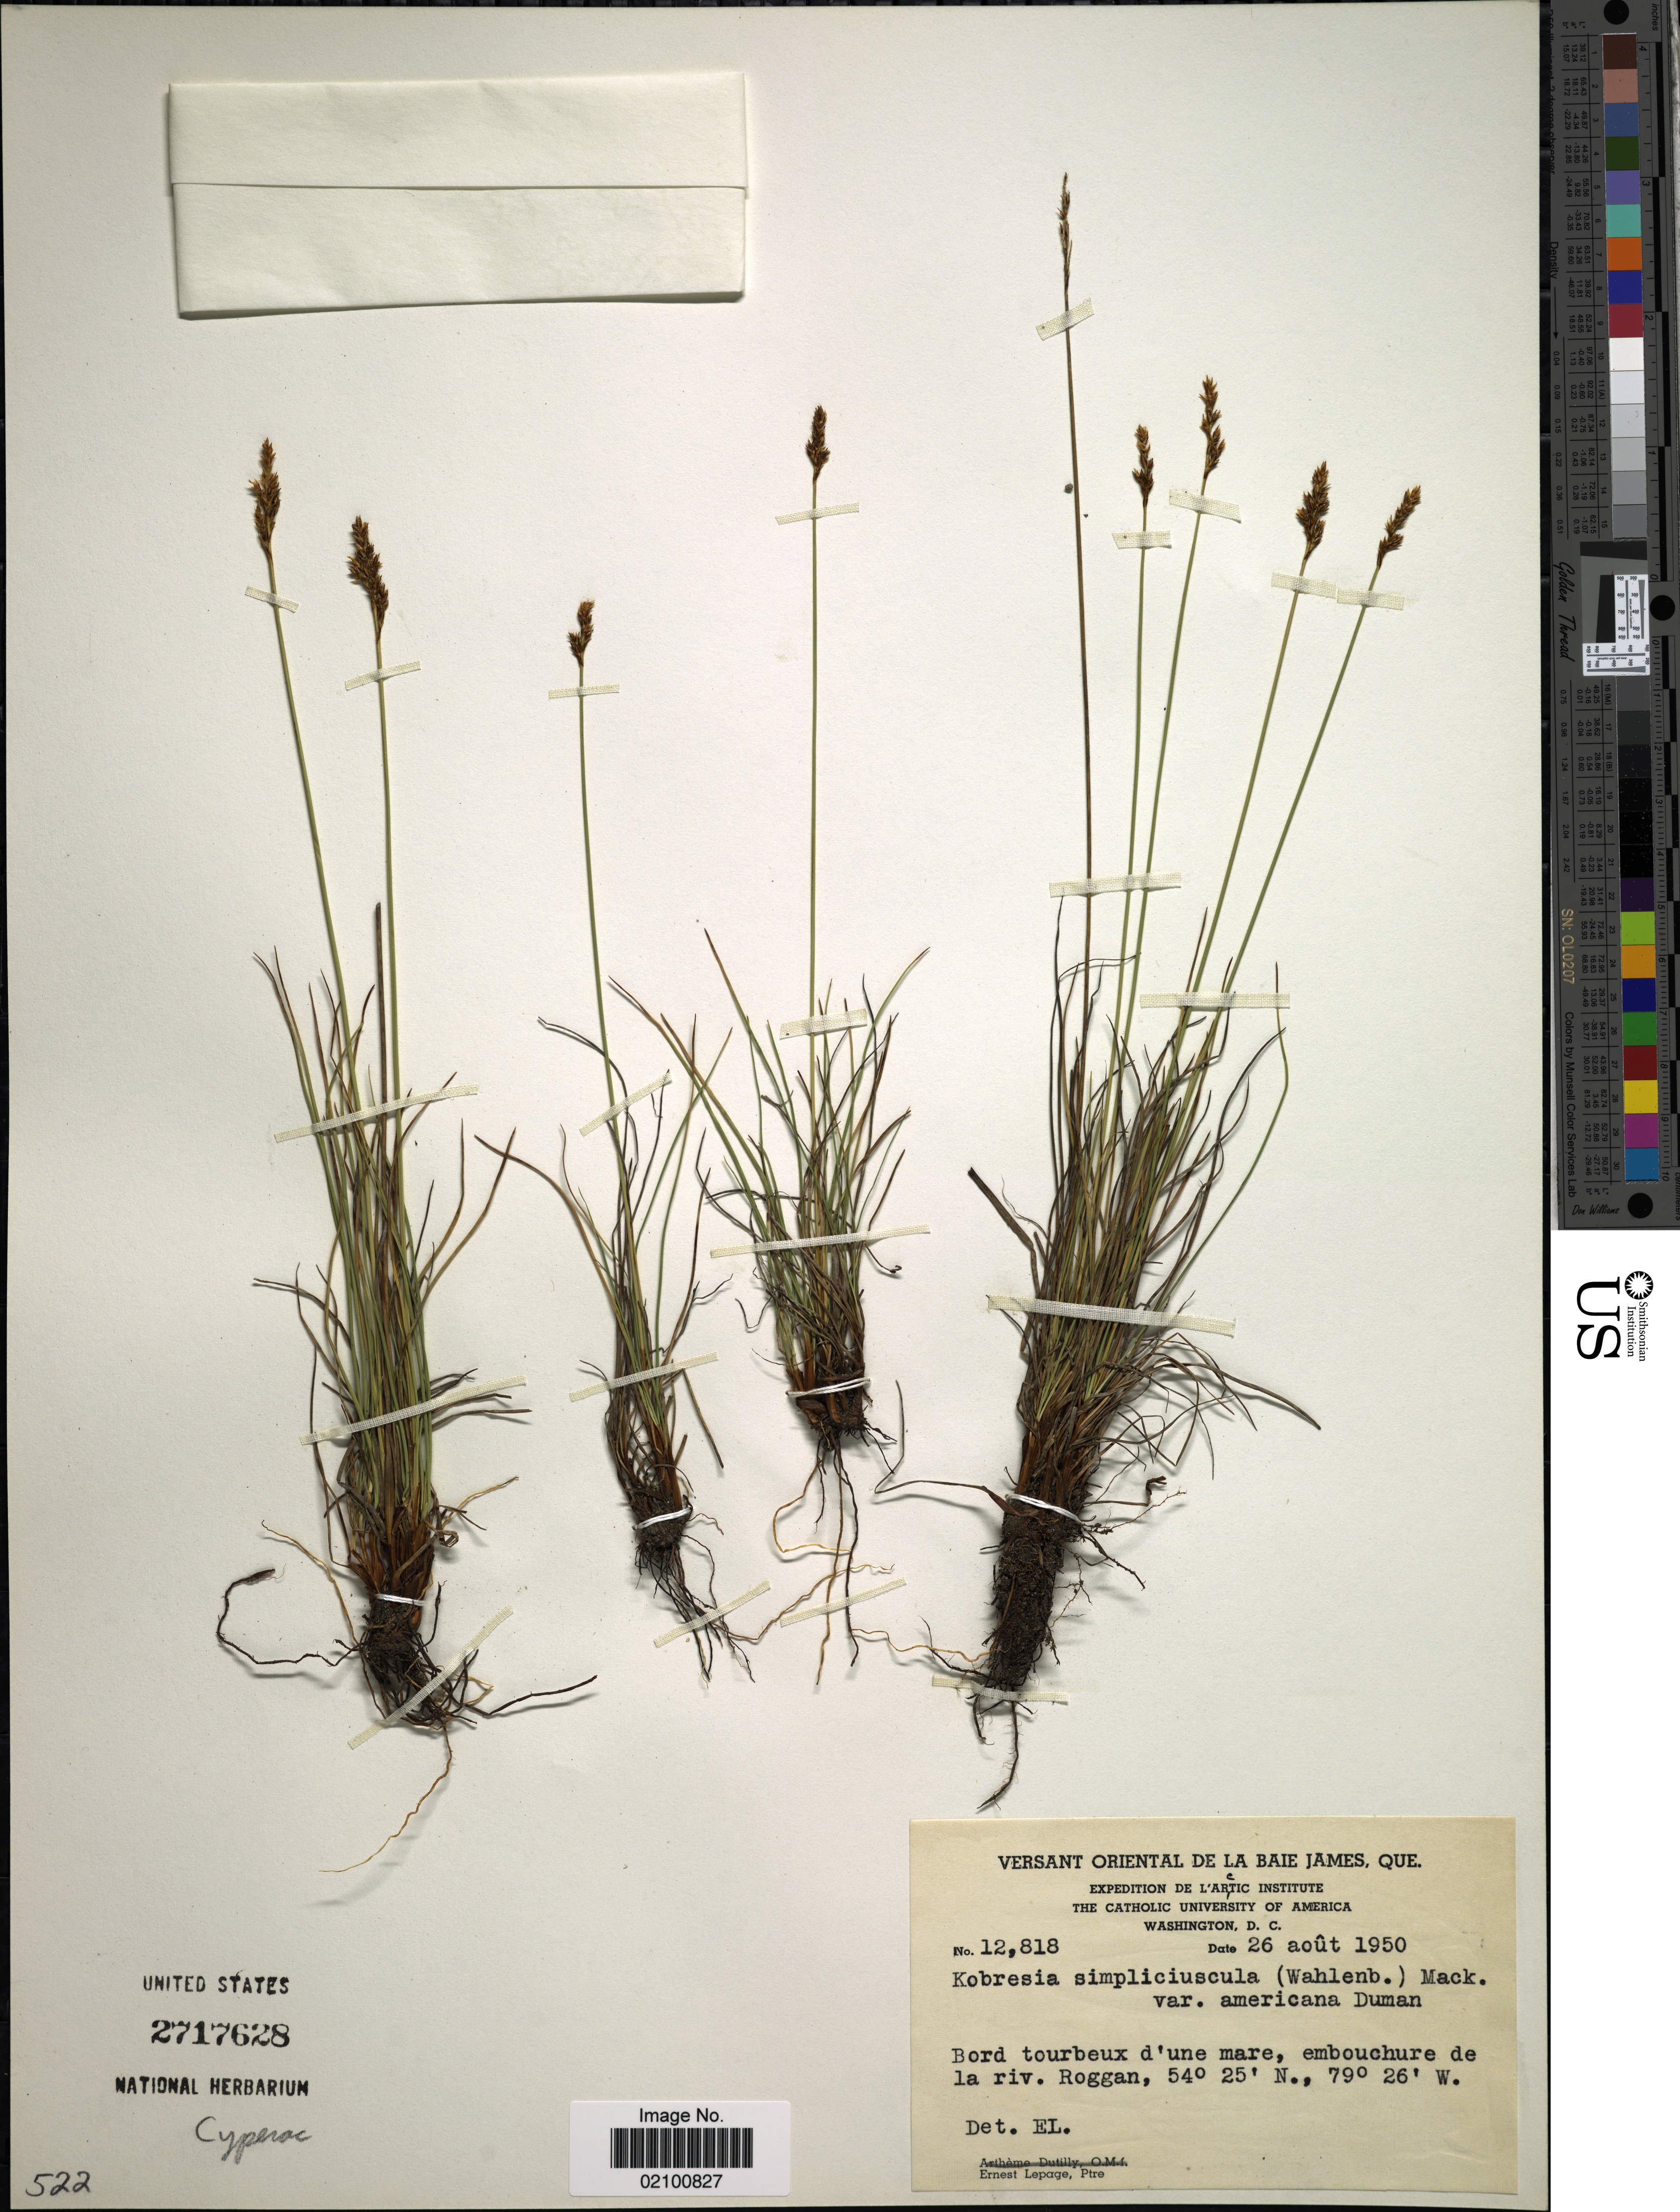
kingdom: Plantae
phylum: Tracheophyta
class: Liliopsida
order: Poales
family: Cyperaceae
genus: Carex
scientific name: Carex simpliciuscula subsp. simpliciuscula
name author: Wahlenb.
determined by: Strong, M. T., (US), Smithsonian Institution - National Museum of Natural History (UNITED STATES)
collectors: E. Lepage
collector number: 12818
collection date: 1950-08-26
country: Canada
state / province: Quebec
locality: Versant Oriental de la Baie James, Que., embouchure de la riv. Roggan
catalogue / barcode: US 2717628